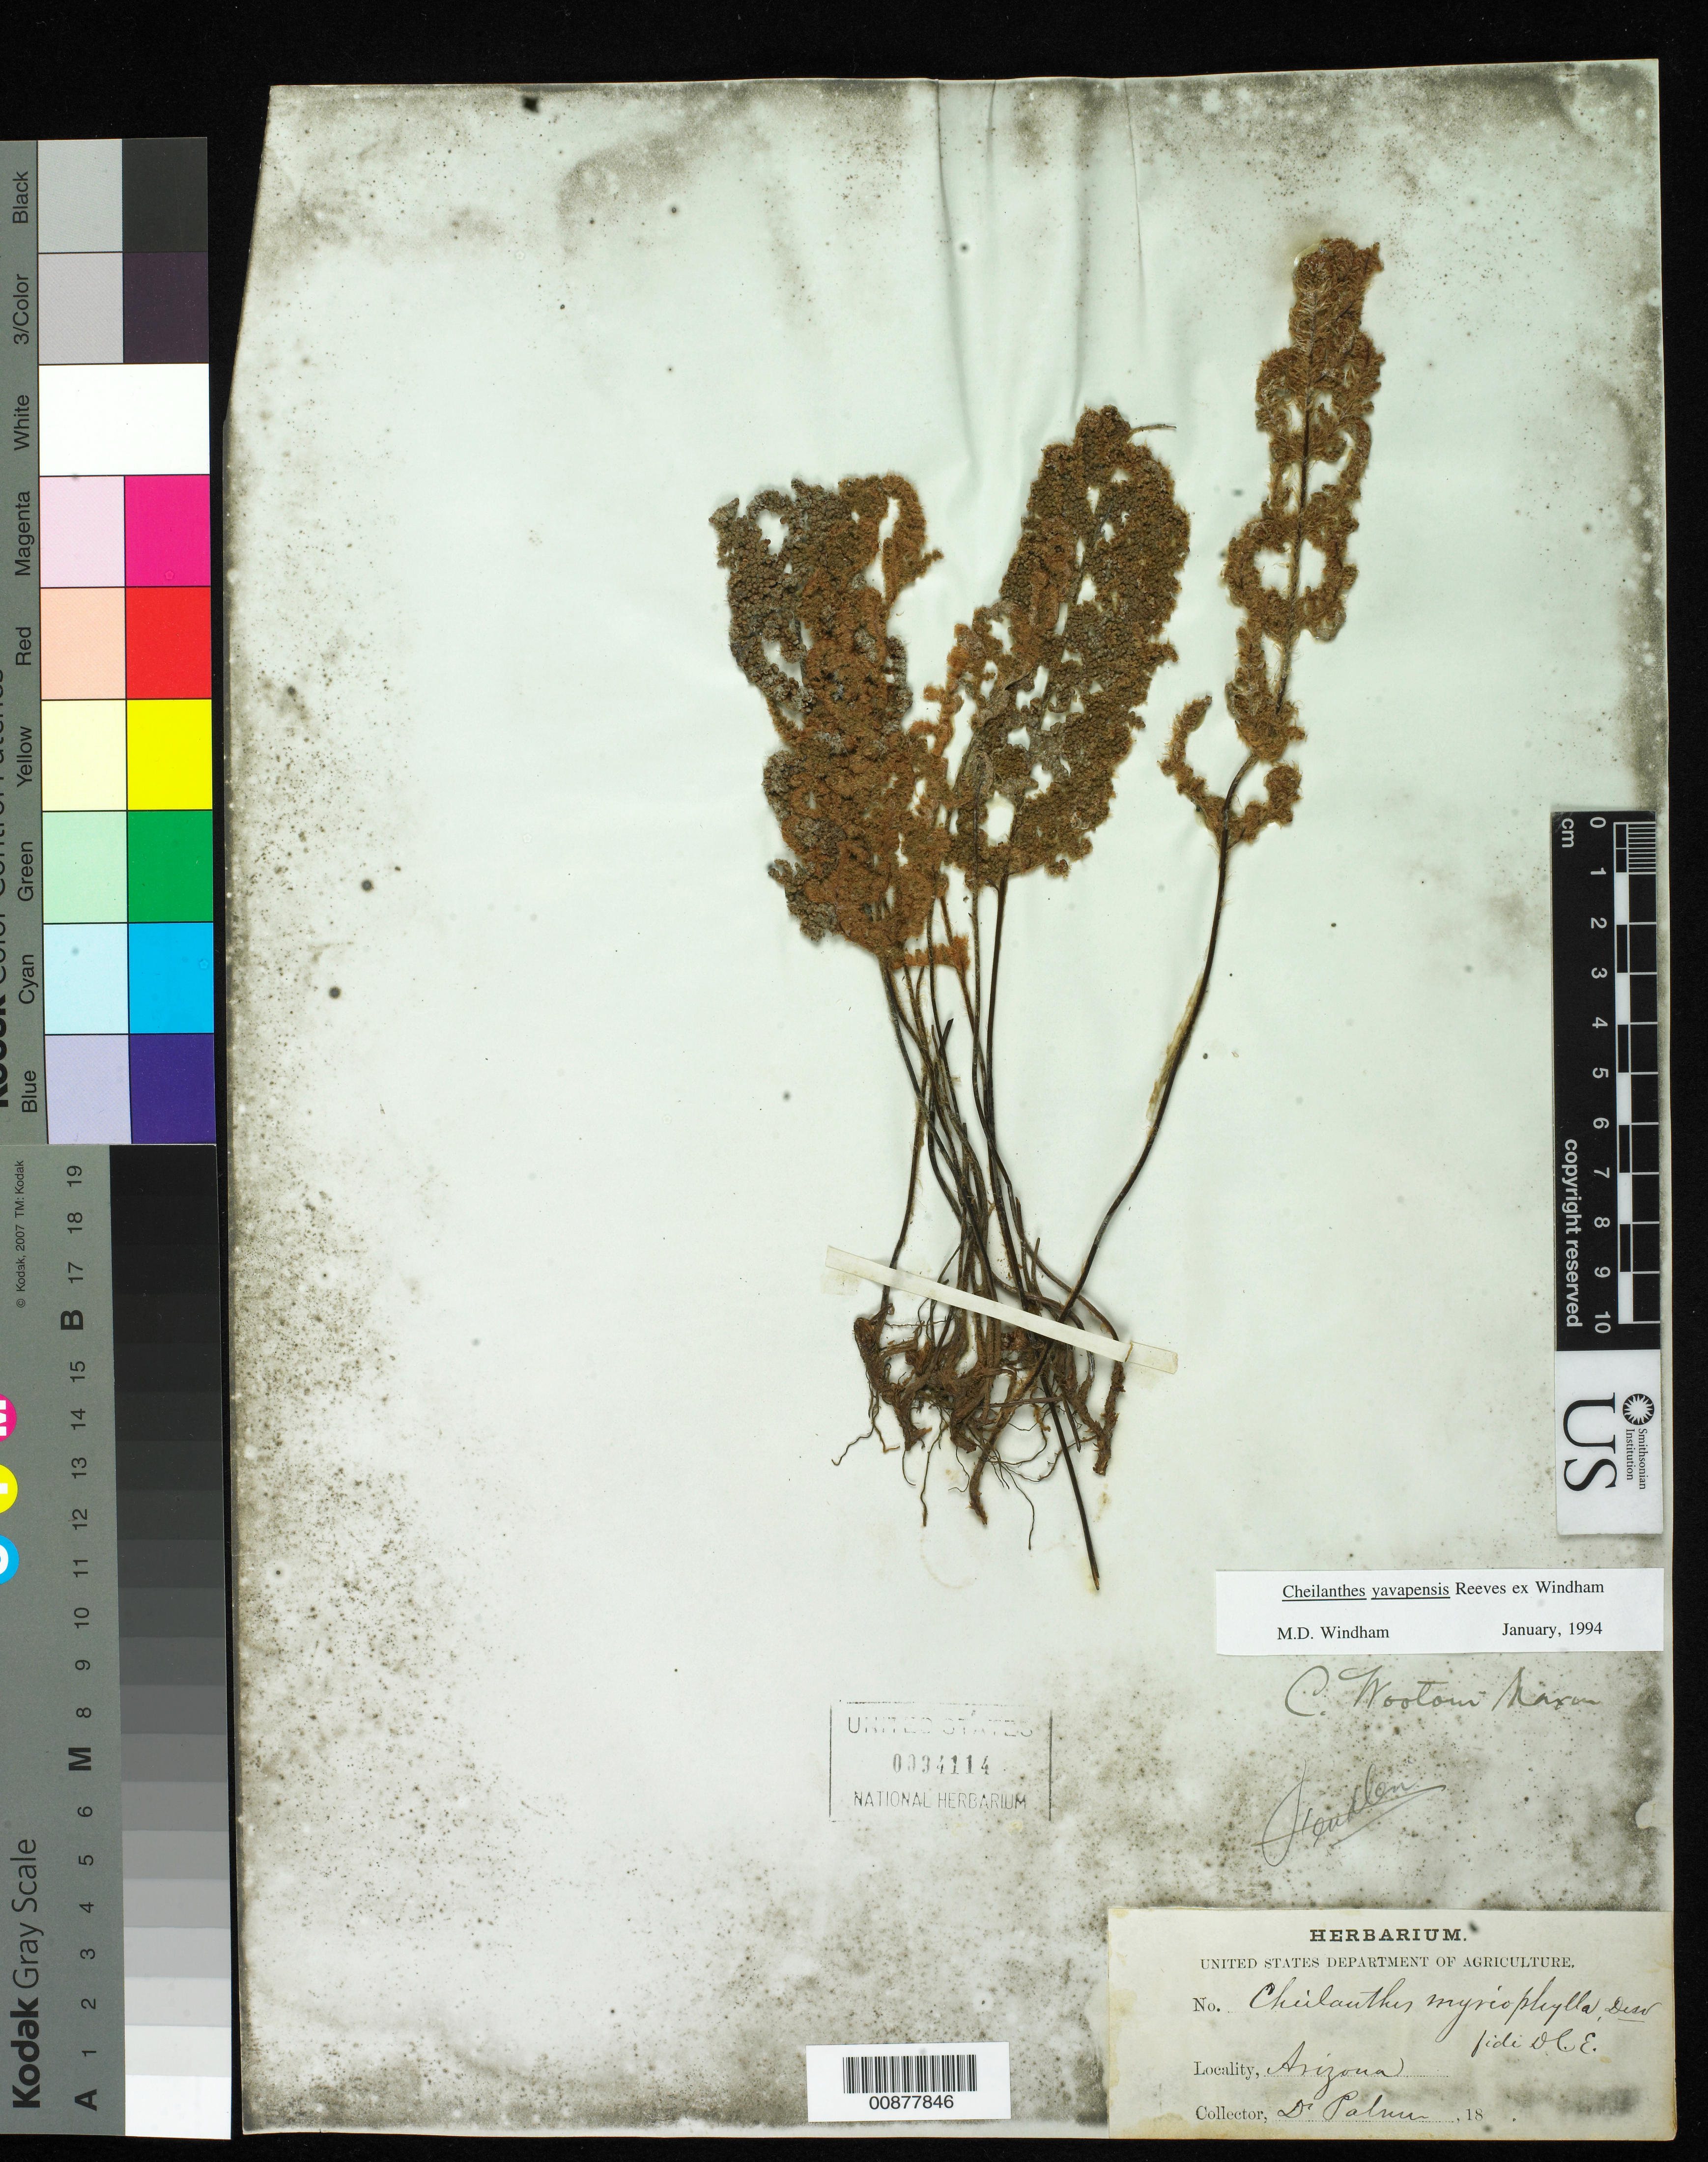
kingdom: Plantae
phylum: Tracheophyta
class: Polypodiopsida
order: Polypodiales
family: Pteridaceae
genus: Myriopteris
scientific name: Myriopteris yavapensis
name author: (T. Reeves ex Windham) Grusz & Windham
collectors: E. Palmer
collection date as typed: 18--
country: United States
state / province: Arizona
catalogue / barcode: US 94114